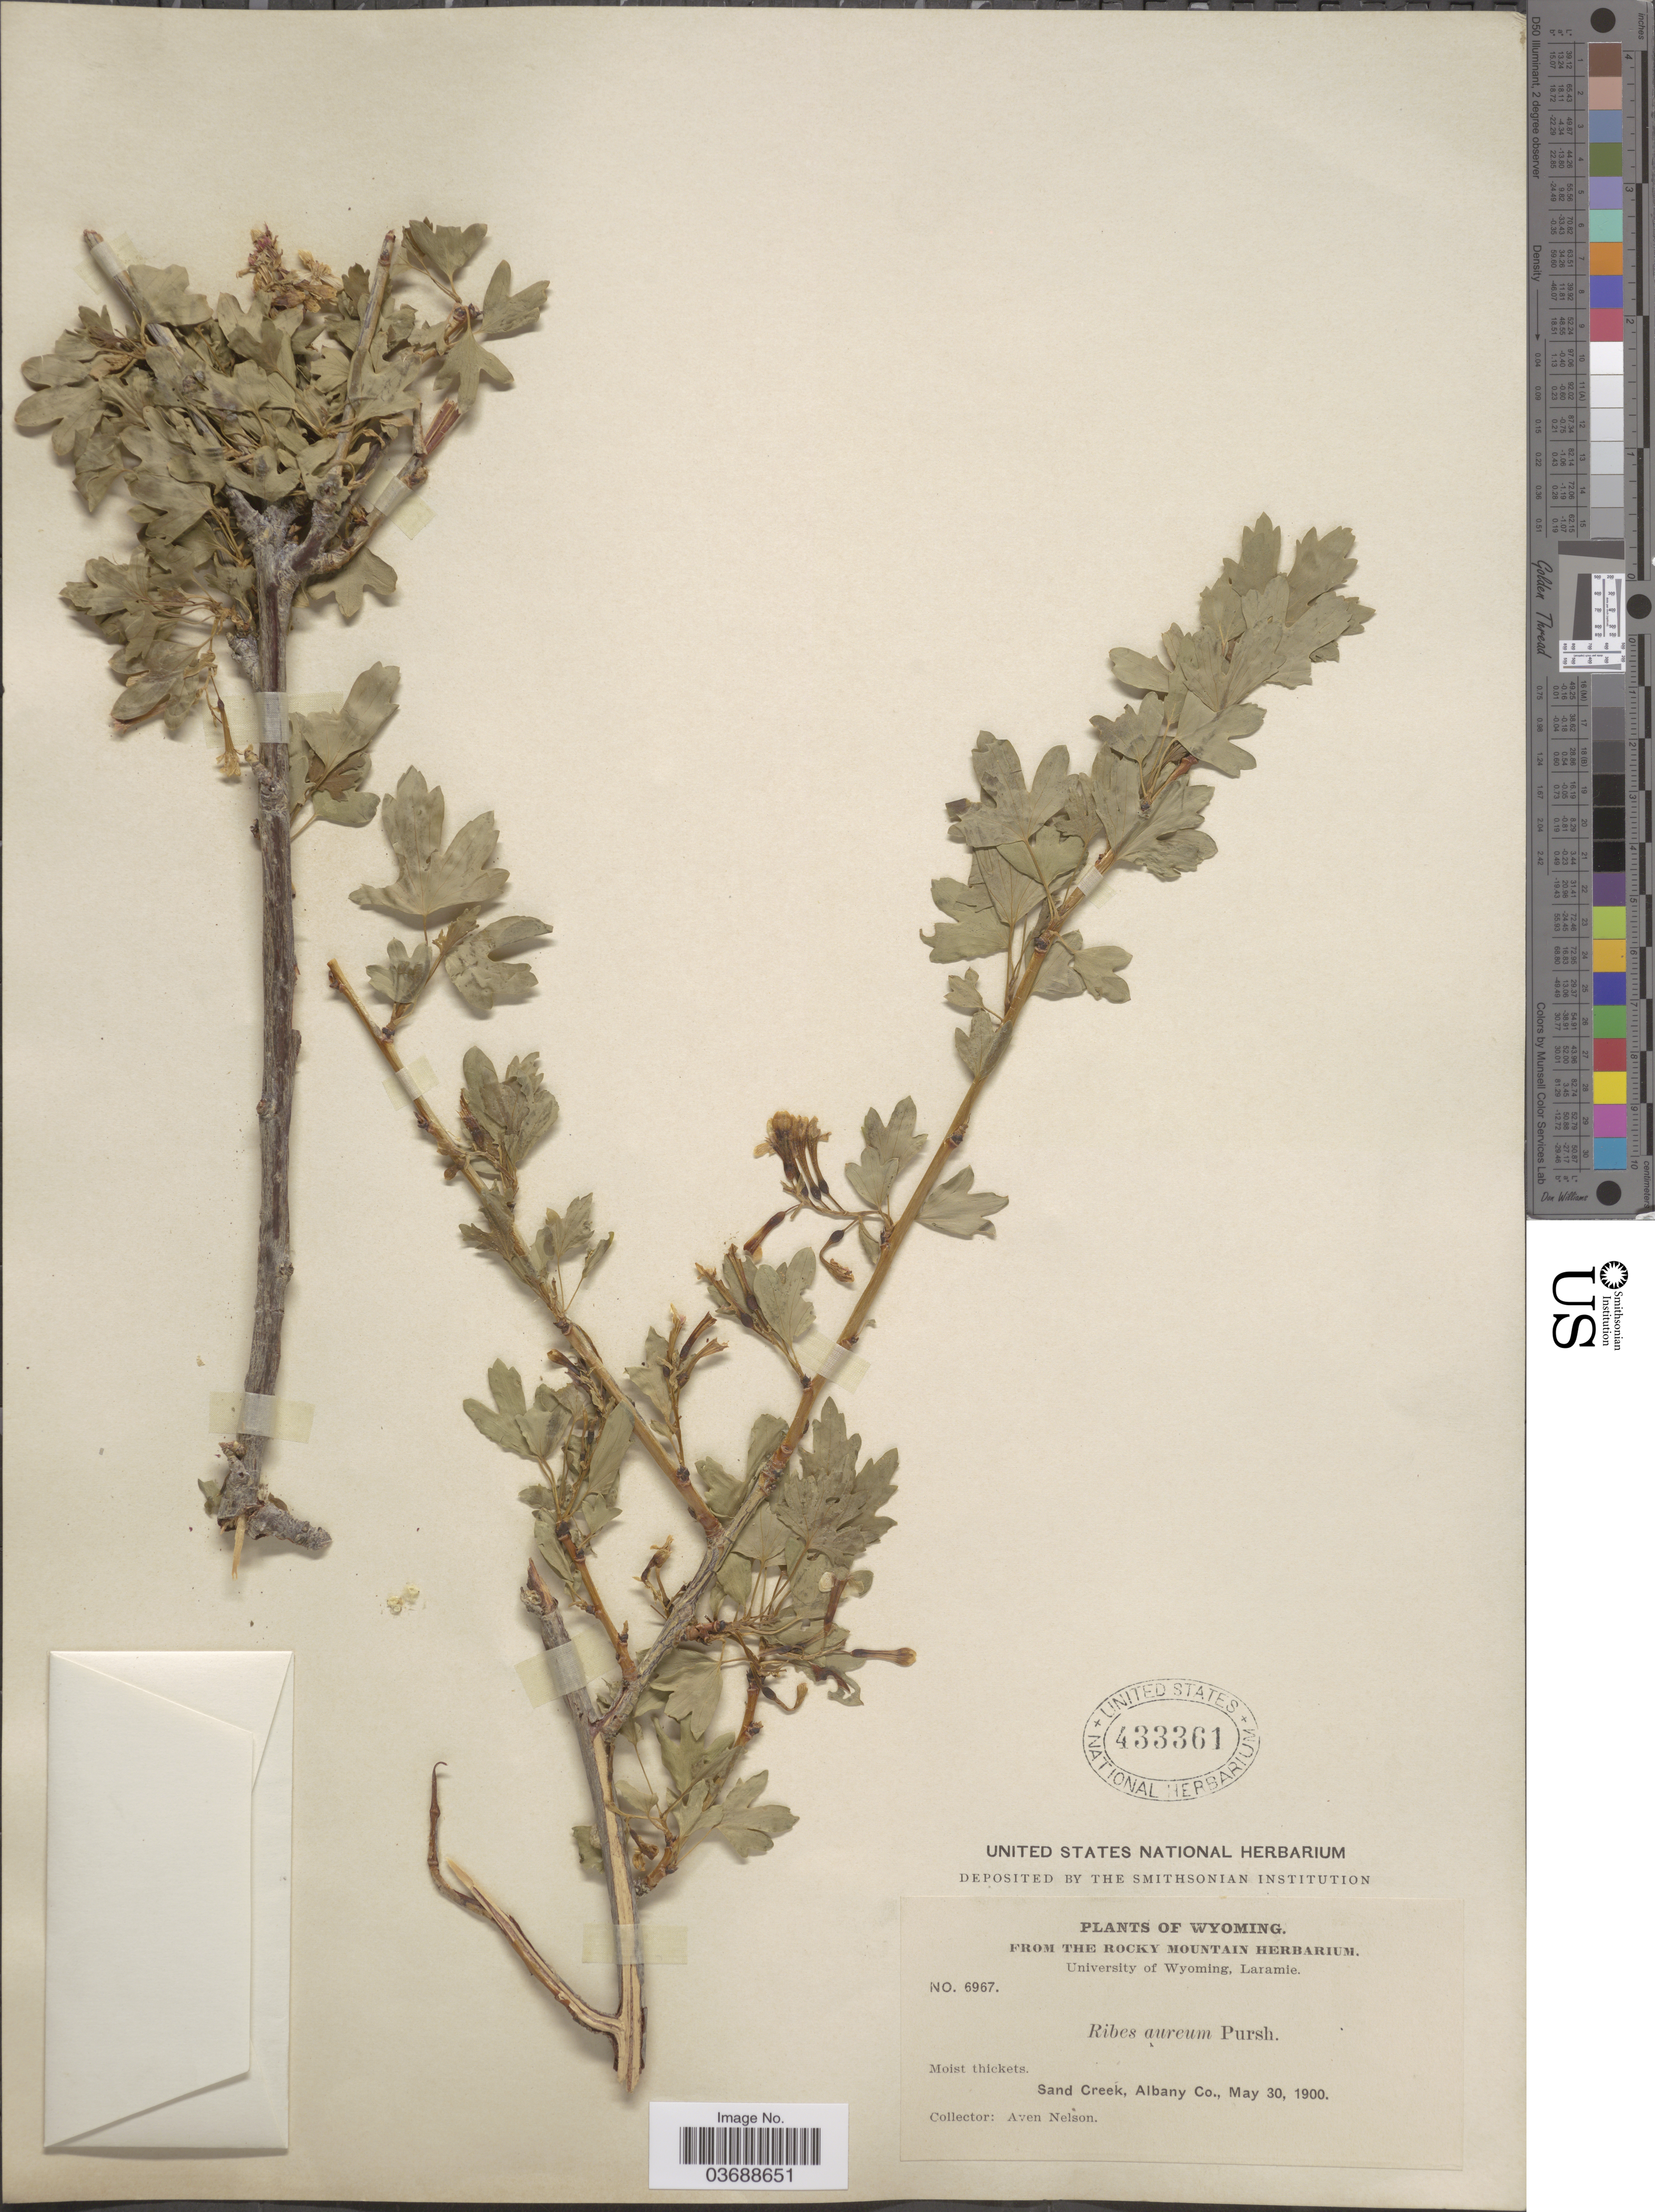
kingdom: Plantae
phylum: Tracheophyta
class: Magnoliopsida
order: Saxifragales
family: Grossulariaceae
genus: Ribes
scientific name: Ribes odoratum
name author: H.L. Wendl.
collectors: A. Nelson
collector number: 6967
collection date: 1900-05-30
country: United States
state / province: Montana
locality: Sand Creek, Albany Co.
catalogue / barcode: US 433361